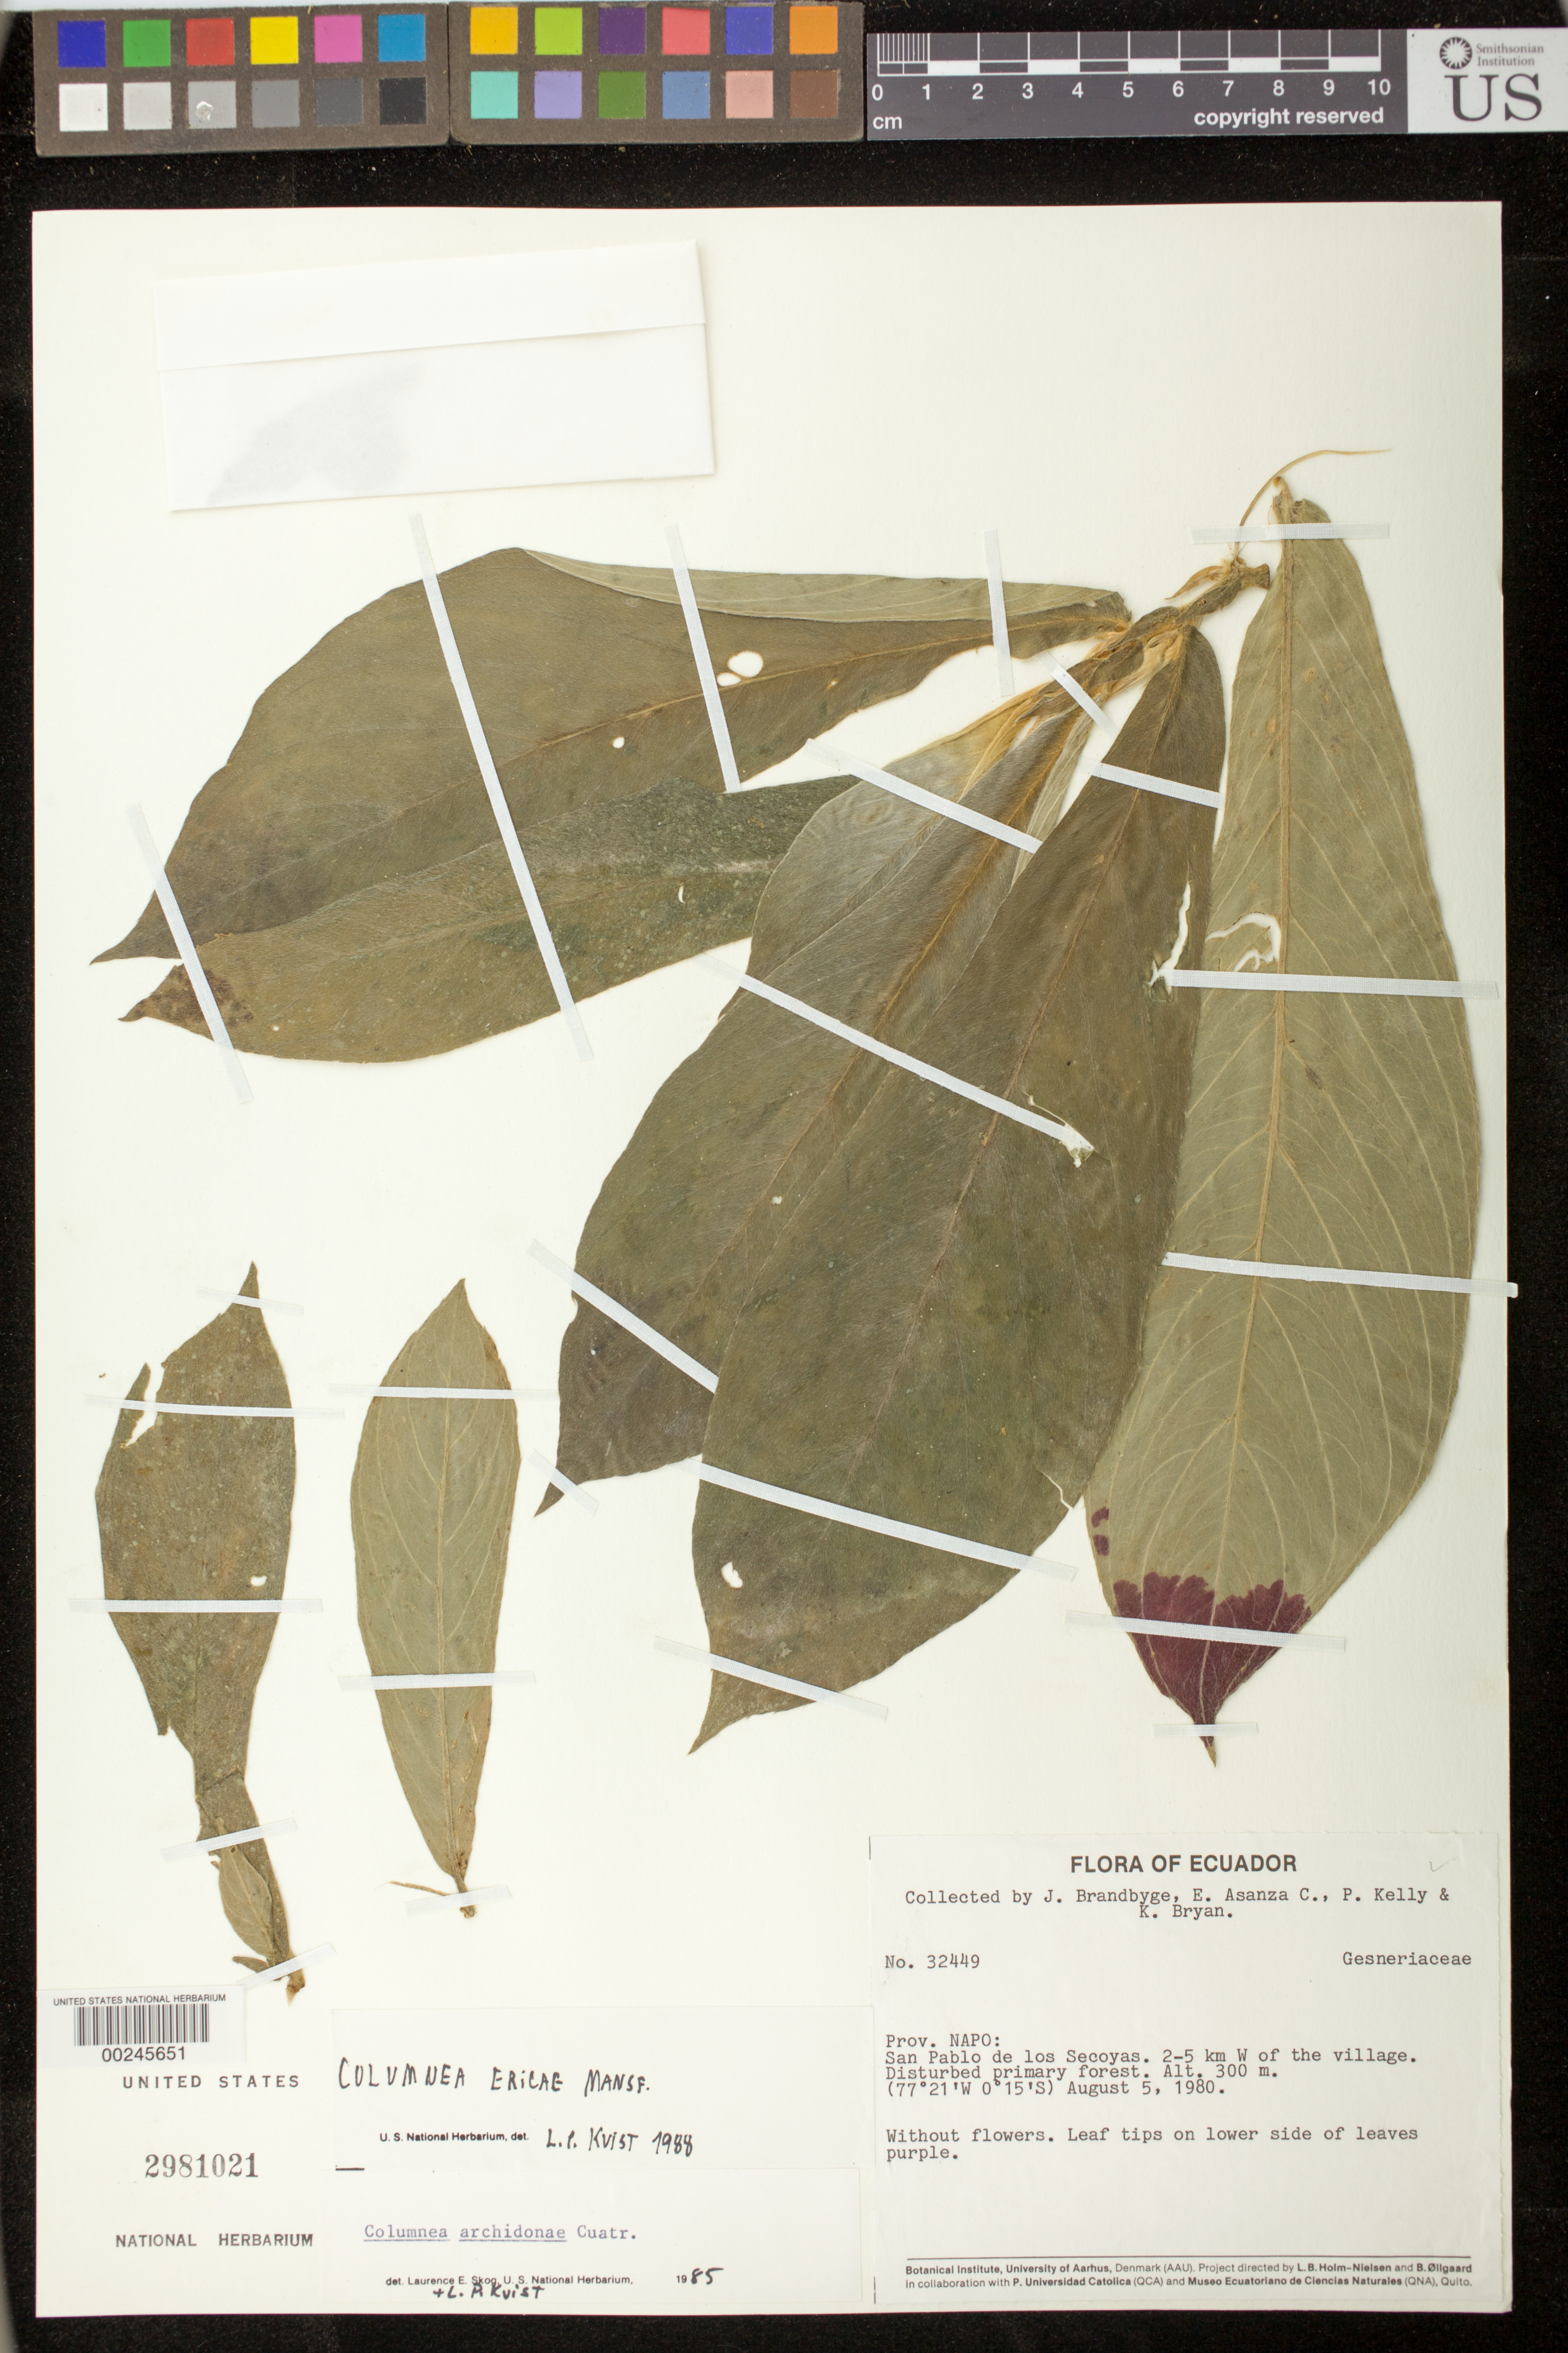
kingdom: Plantae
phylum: Tracheophyta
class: Magnoliopsida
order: Lamiales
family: Gesneriaceae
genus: Columnea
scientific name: Columnea ericae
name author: Mansf.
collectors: J. Brandbyge, E. Asanza C., P. Kelly & K. Bryan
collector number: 32449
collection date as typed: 05 Aug 1980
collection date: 1980-08-05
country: Ecuador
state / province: Sucumbíos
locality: Napo.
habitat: Disturbed primary forest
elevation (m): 300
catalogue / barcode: US 2981021